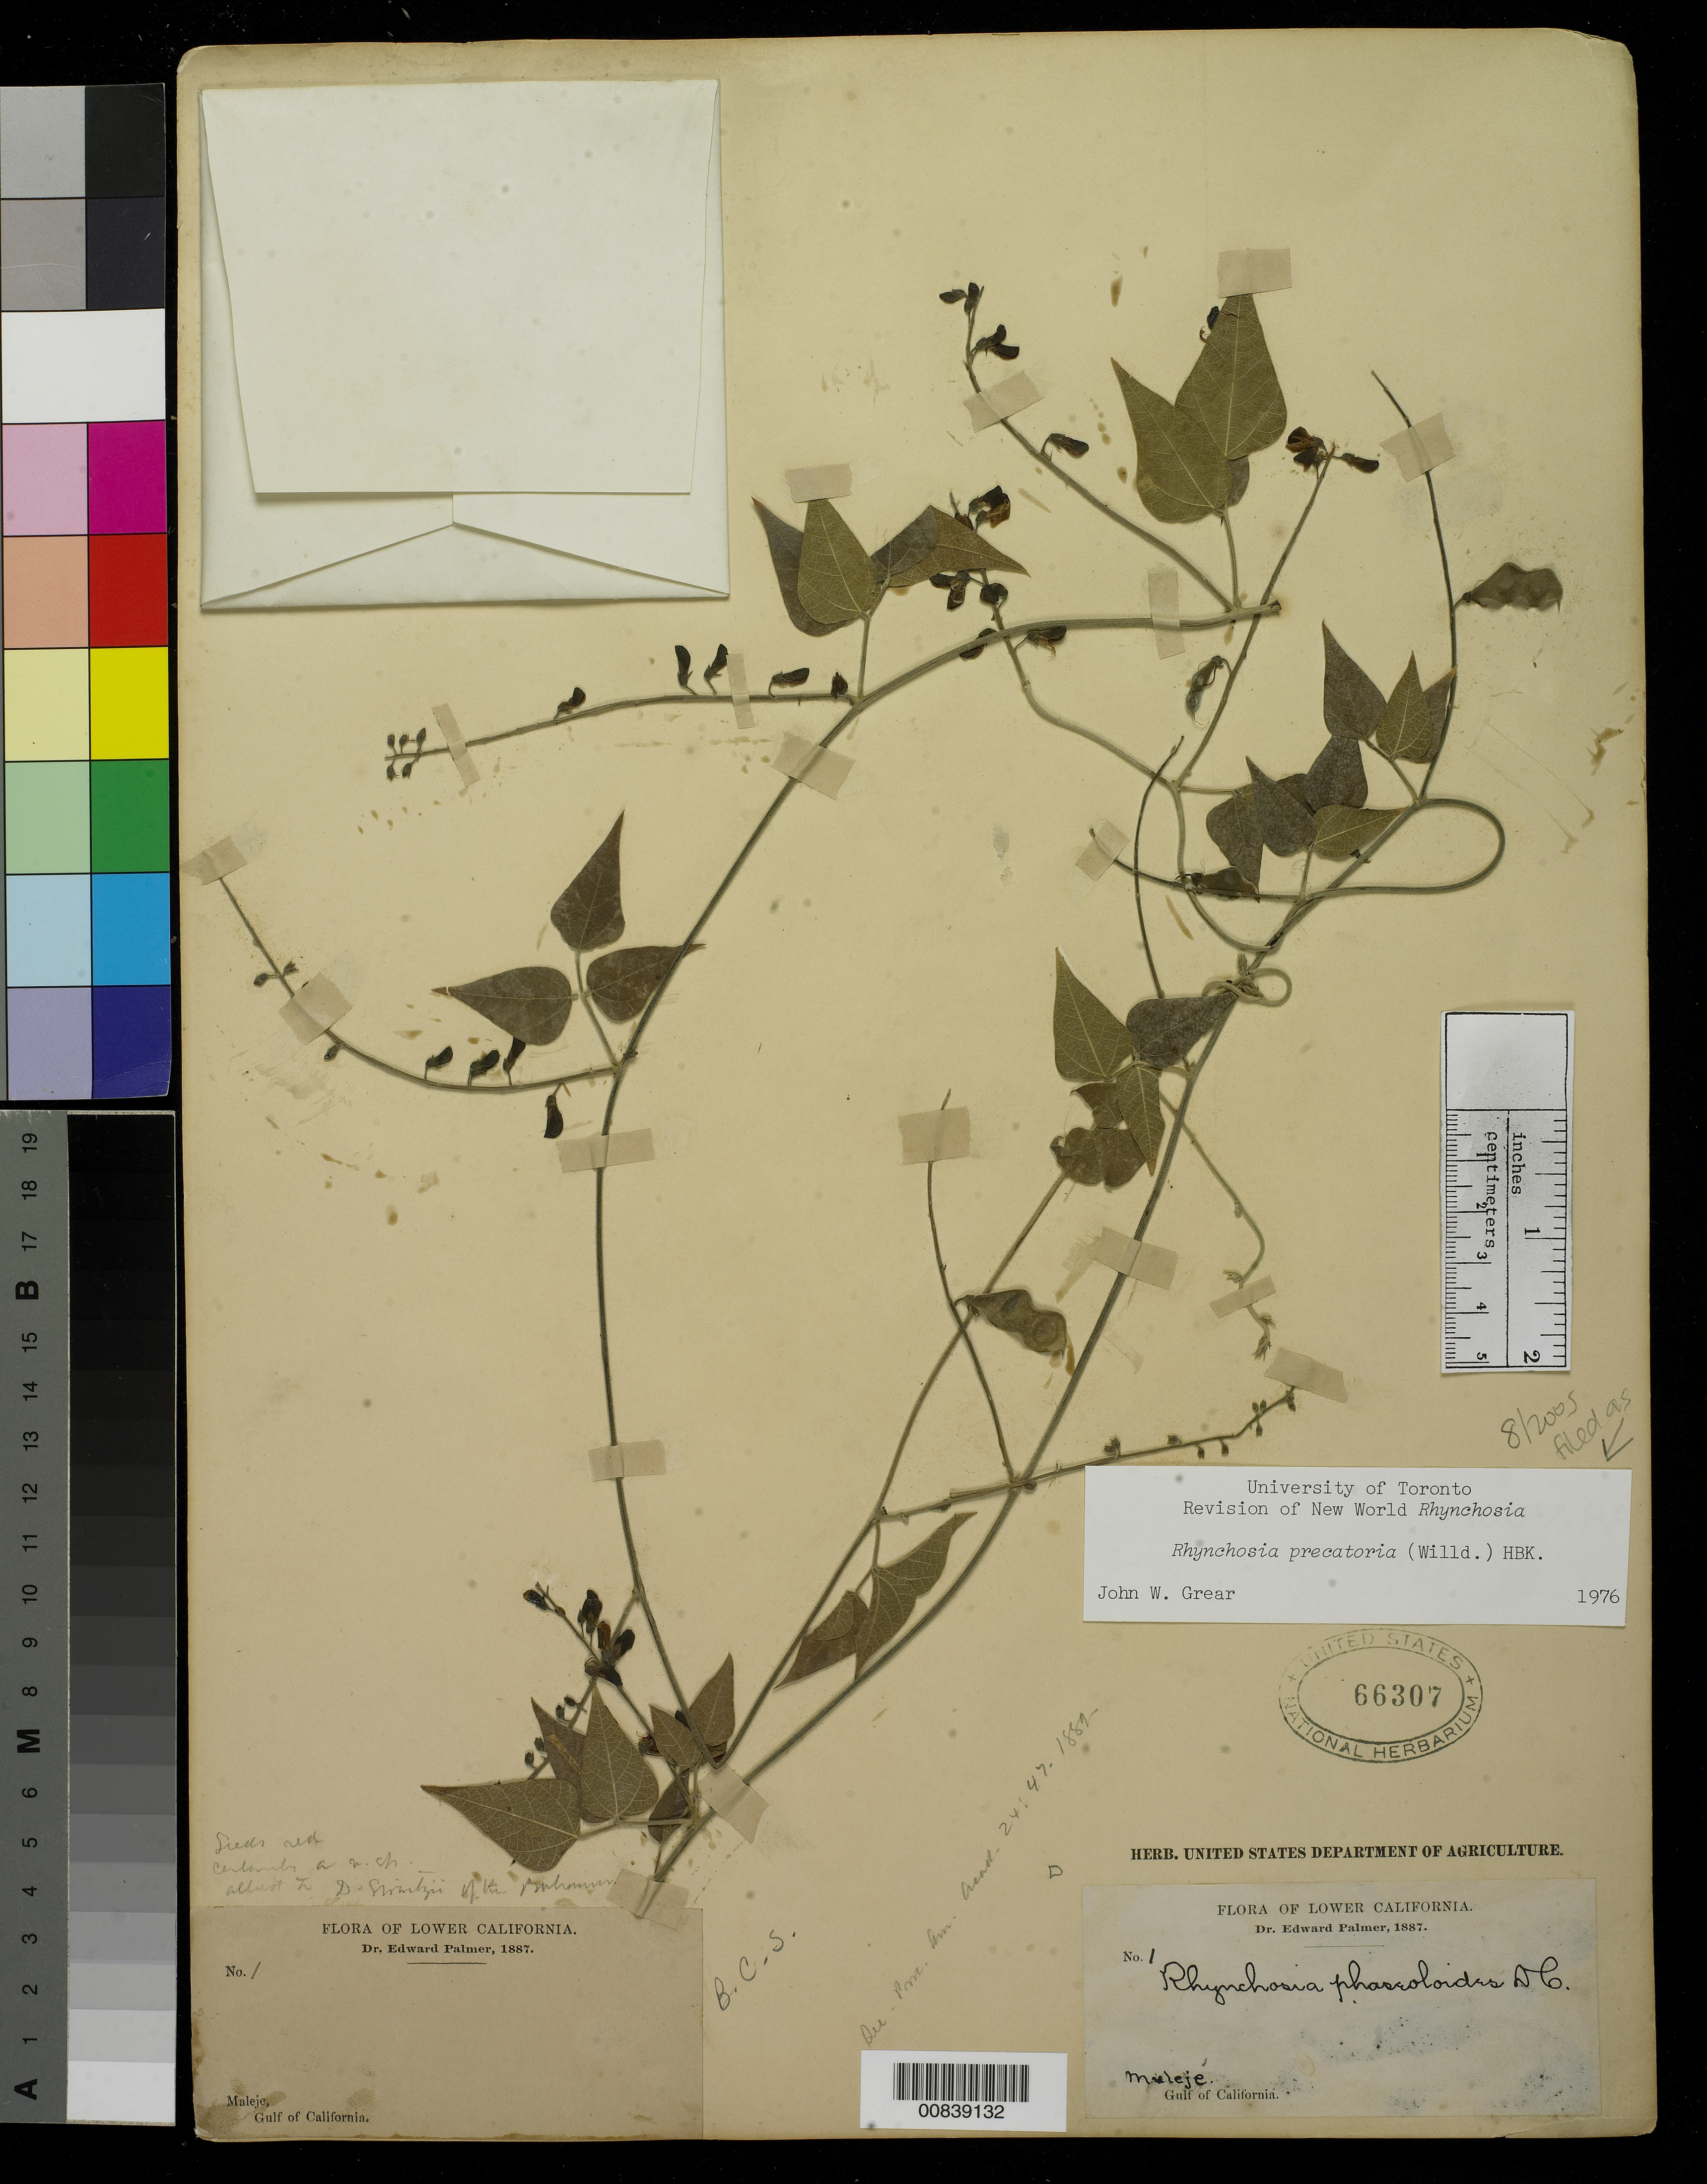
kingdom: Plantae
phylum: Tracheophyta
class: Magnoliopsida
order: Fabales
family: Fabaceae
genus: Rhynchosia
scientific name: Rhynchosia precatoria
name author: (Willd.) DC.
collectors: E. Palmer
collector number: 1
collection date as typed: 1887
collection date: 1887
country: Mexico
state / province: Baja California Sur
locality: Mulejé, Baja California Sur.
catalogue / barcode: US 66307